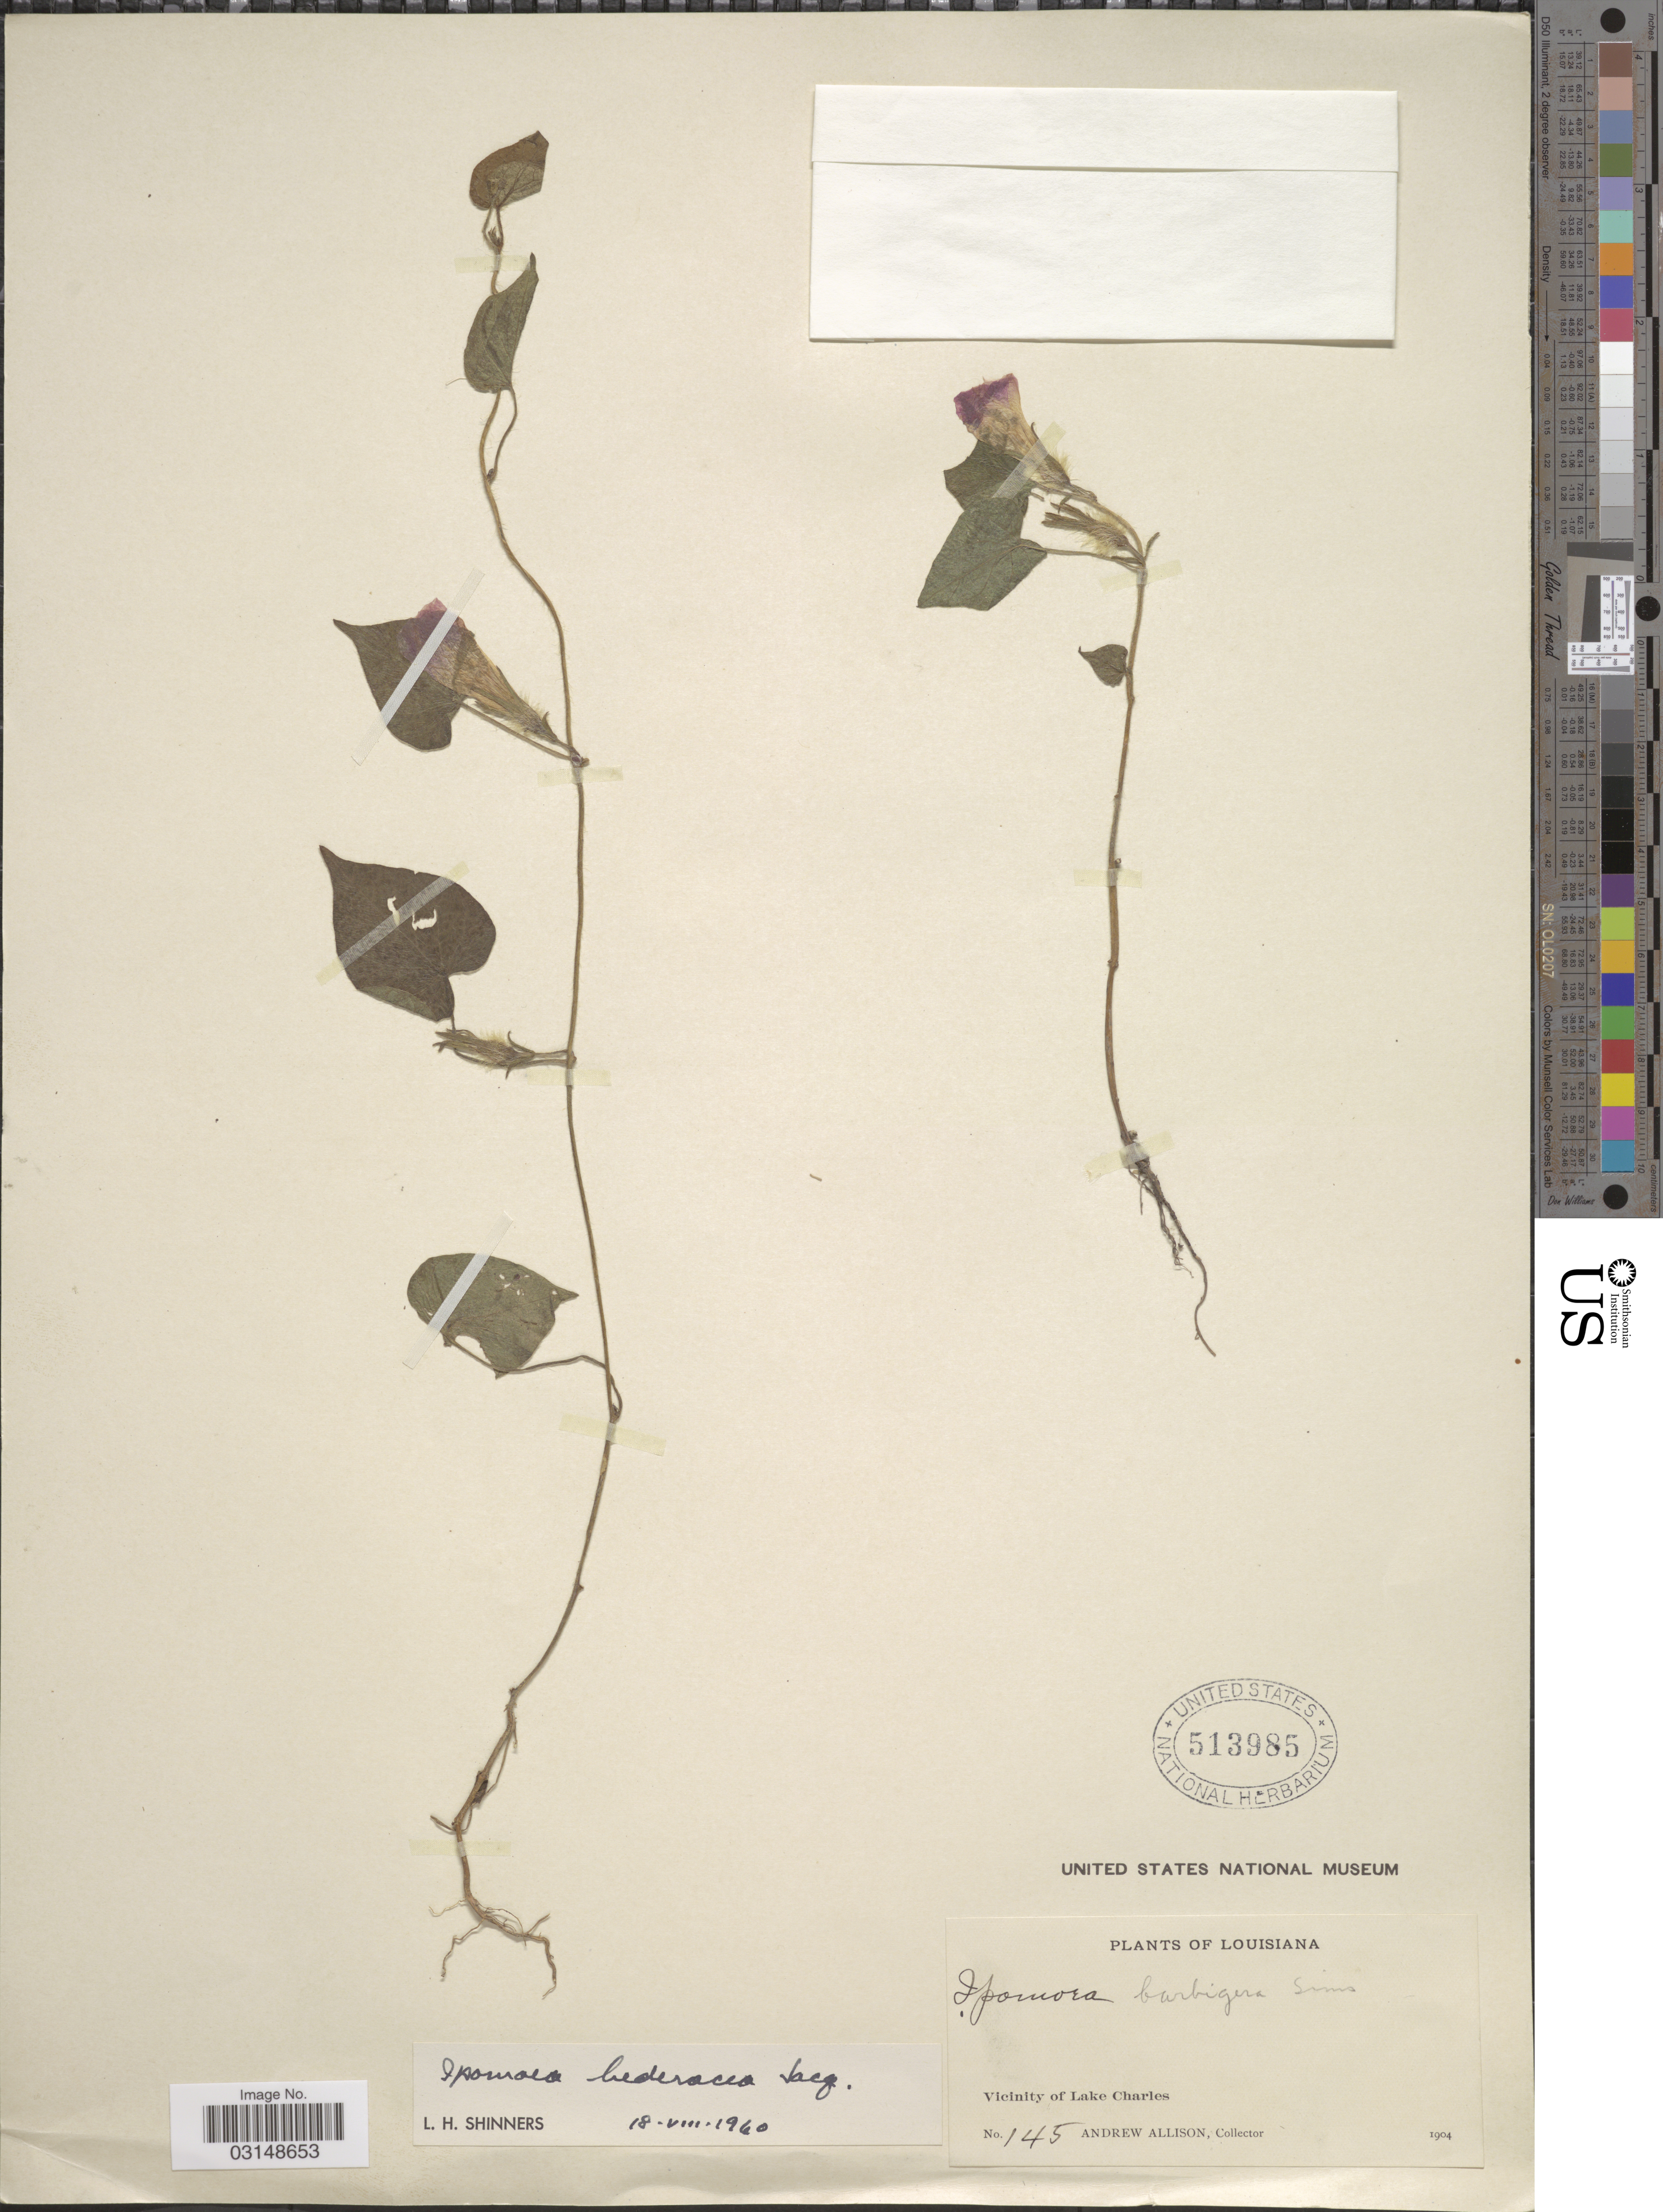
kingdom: Plantae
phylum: Tracheophyta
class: Magnoliopsida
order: Solanales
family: Convolvulaceae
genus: Ipomoea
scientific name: Ipomoea hederacea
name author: Jacq.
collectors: A. Allison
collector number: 145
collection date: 1904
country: United States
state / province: Louisiana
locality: Vicinity of Lake Charles.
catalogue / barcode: US 513985